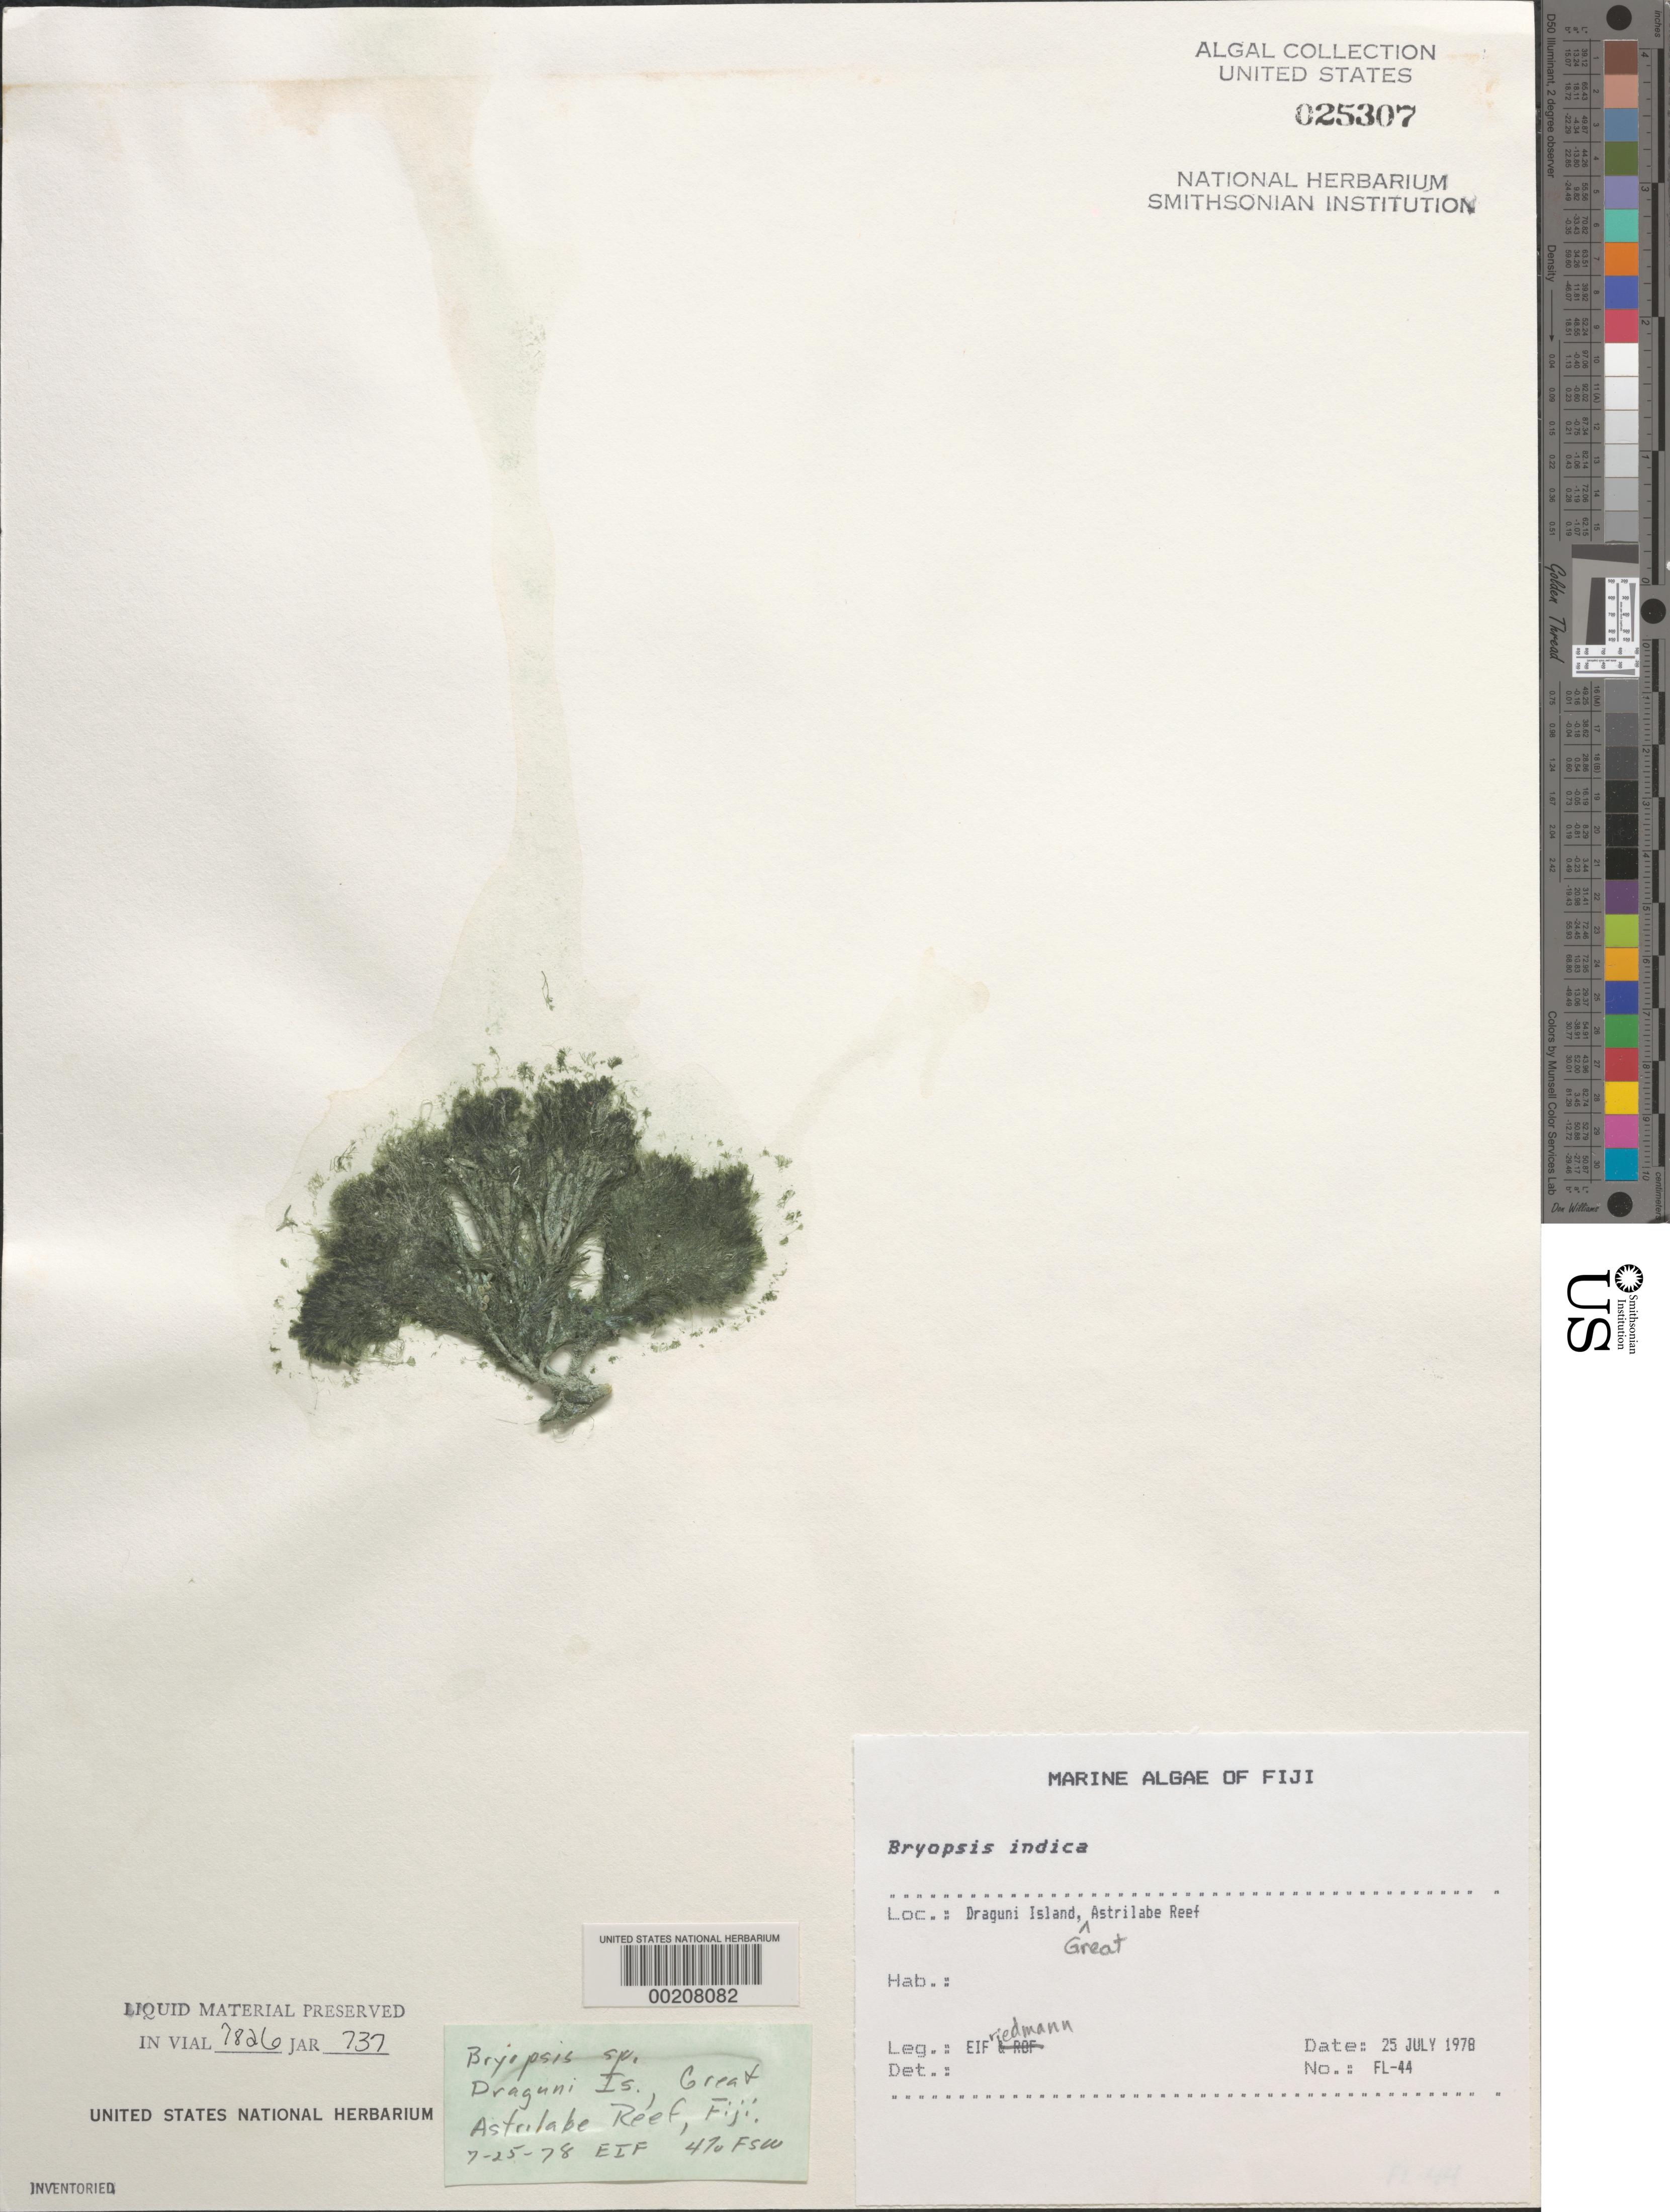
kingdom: Plantae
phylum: Chlorophyta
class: Ulvophyceae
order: Bryopsidales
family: Bryopsidaceae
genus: Bryopsis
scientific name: Bryopsis indica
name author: A. Gepp & E. Gepp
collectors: E. Friedmann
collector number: Fl-44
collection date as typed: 25 Jul 1978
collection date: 1978-07-25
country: Fiji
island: Dravuni [Draguni]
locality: Draguni island, great astrilabe reef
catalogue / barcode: US 25307